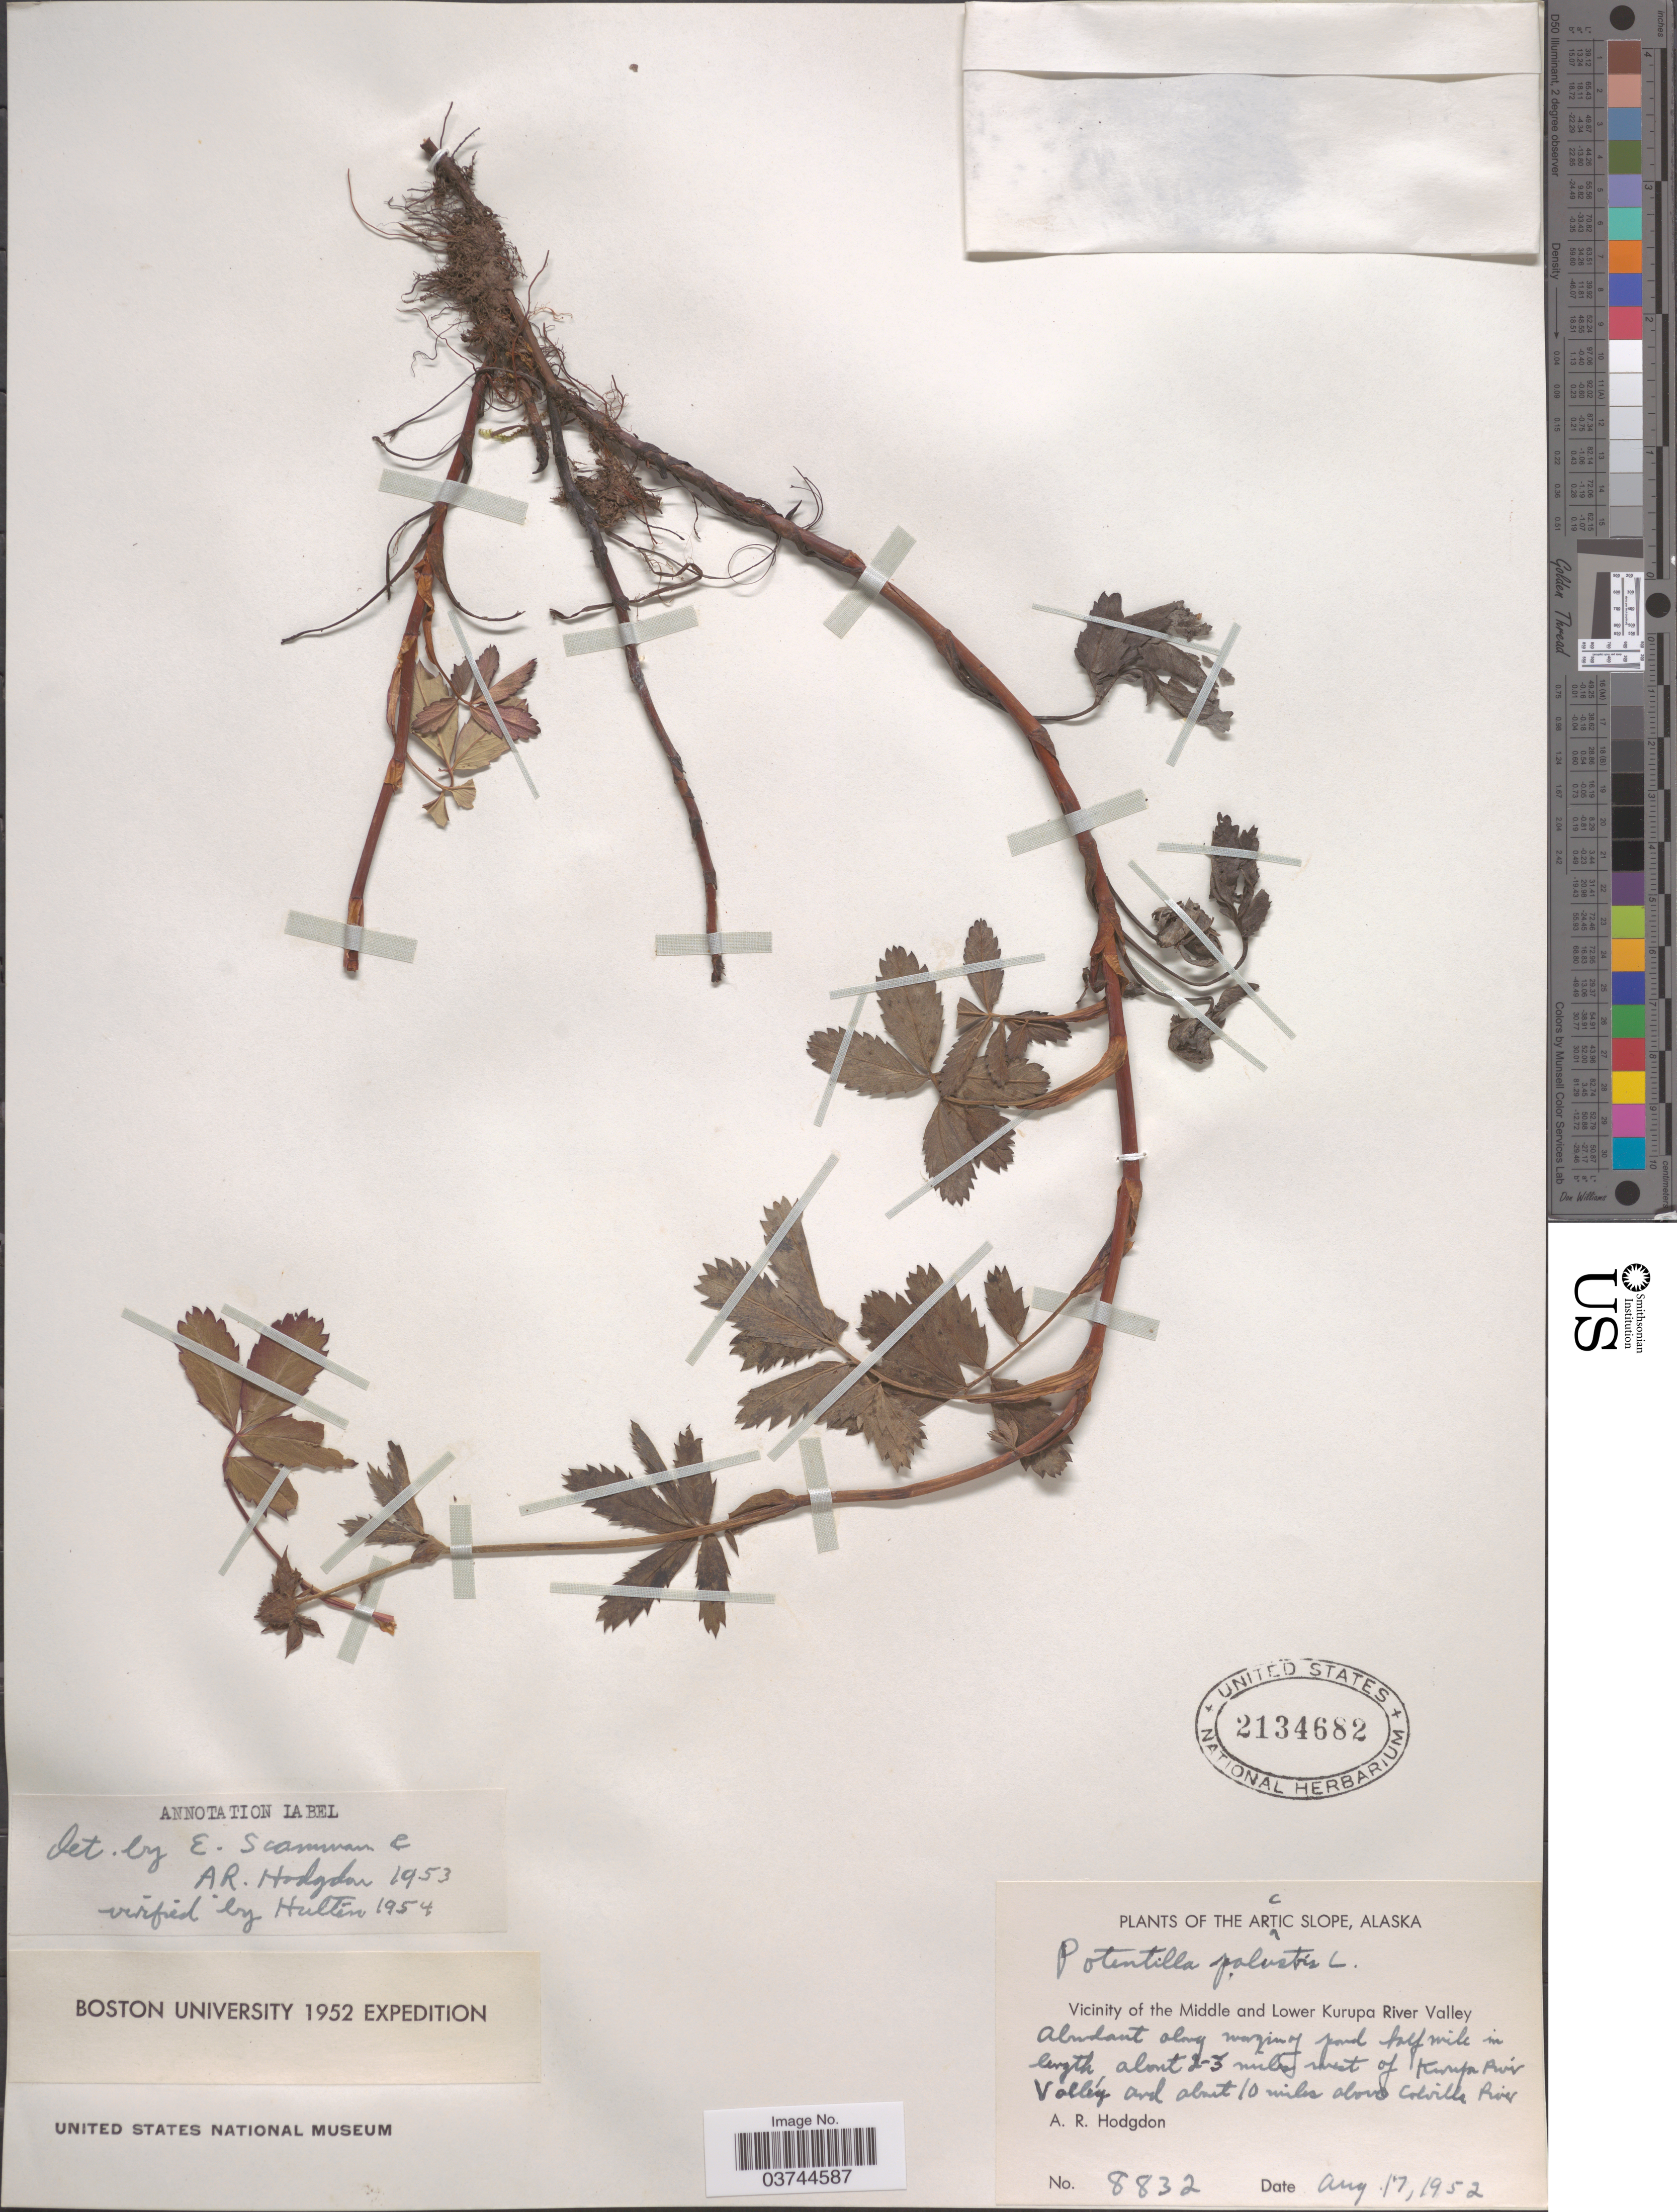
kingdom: Plantae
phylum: Tracheophyta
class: Magnoliopsida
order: Rosales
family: Rosaceae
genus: Comarum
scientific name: Comarum palustre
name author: L.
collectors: A. R. Hodgdon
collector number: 8832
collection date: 1952-08-17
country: United States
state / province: Alaska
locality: Arctic Slope. Vicinity of the Middle and Lower Kurupa River Valley. Along margin of pond half mile in length, about 2-3 miles west of Kurupa River Valléy and about 10 miles above Colville River.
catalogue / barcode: US 2134682